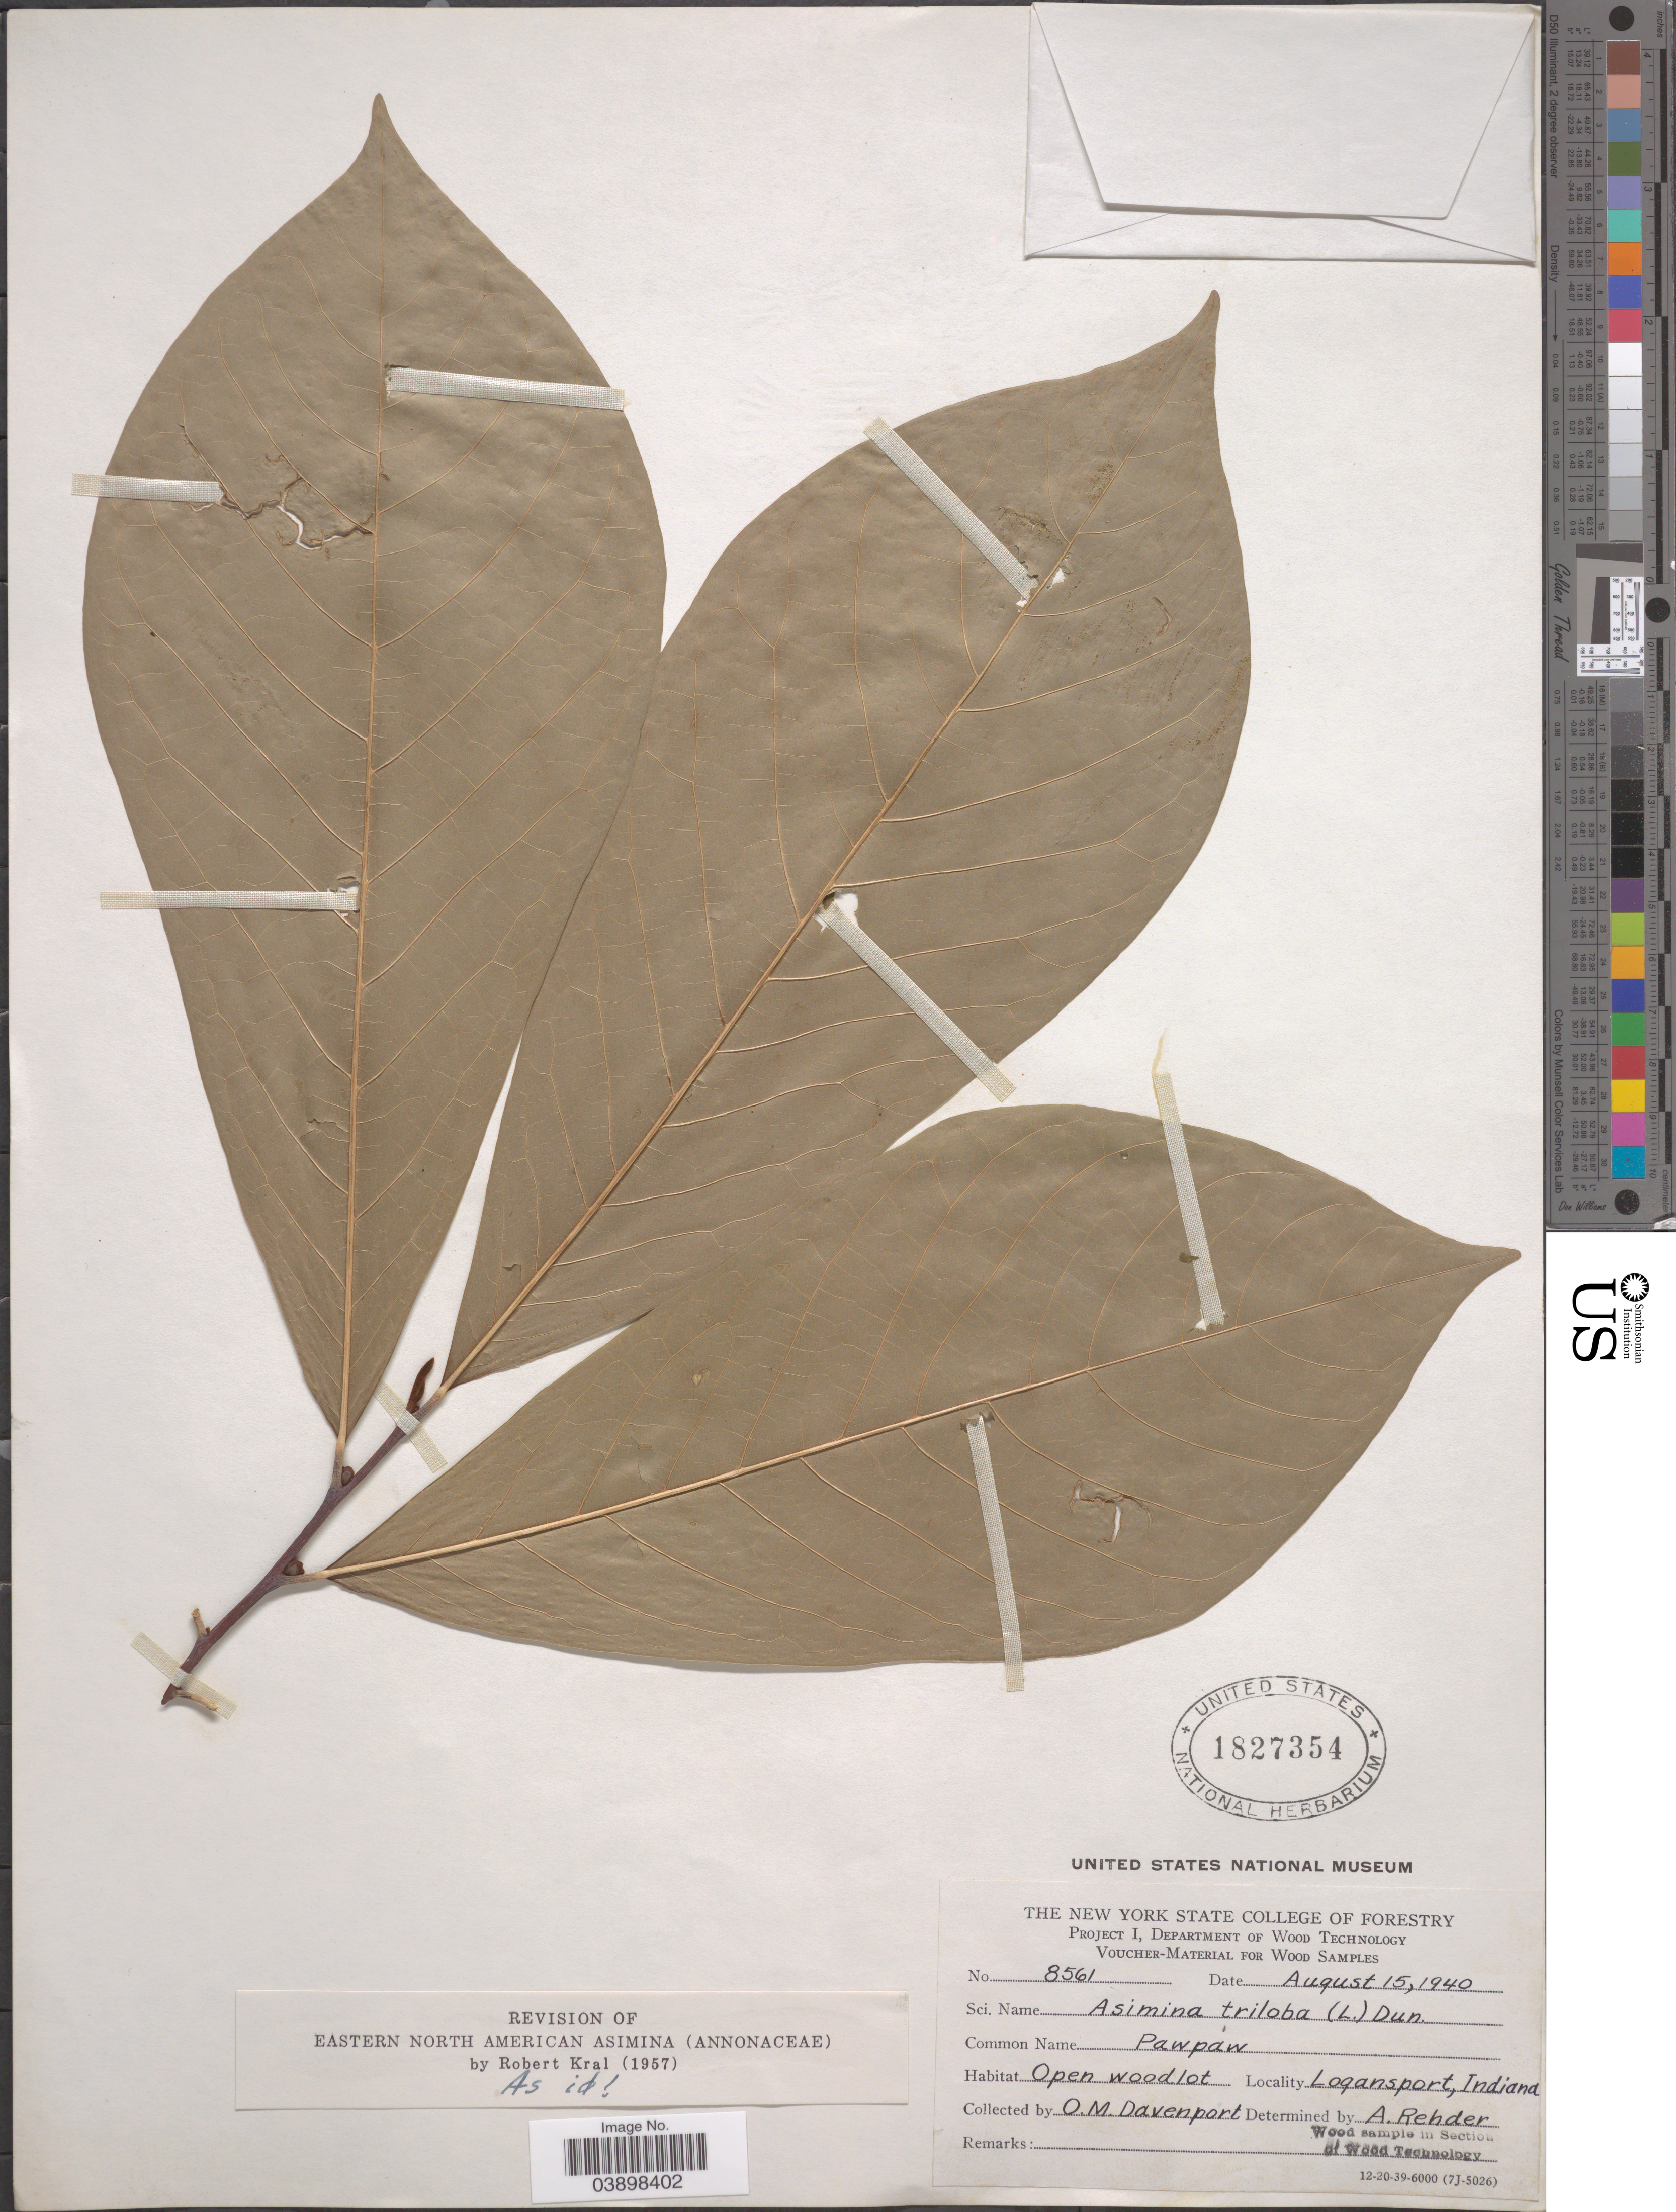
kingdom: Plantae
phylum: Tracheophyta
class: Magnoliopsida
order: Magnoliales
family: Annonaceae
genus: Asimina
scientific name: Asimina triloba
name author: (L.) Dunal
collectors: O. M. Davenport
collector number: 8561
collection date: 1940-08-15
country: United States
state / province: Indiana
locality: Logansport.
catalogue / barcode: US 1827354